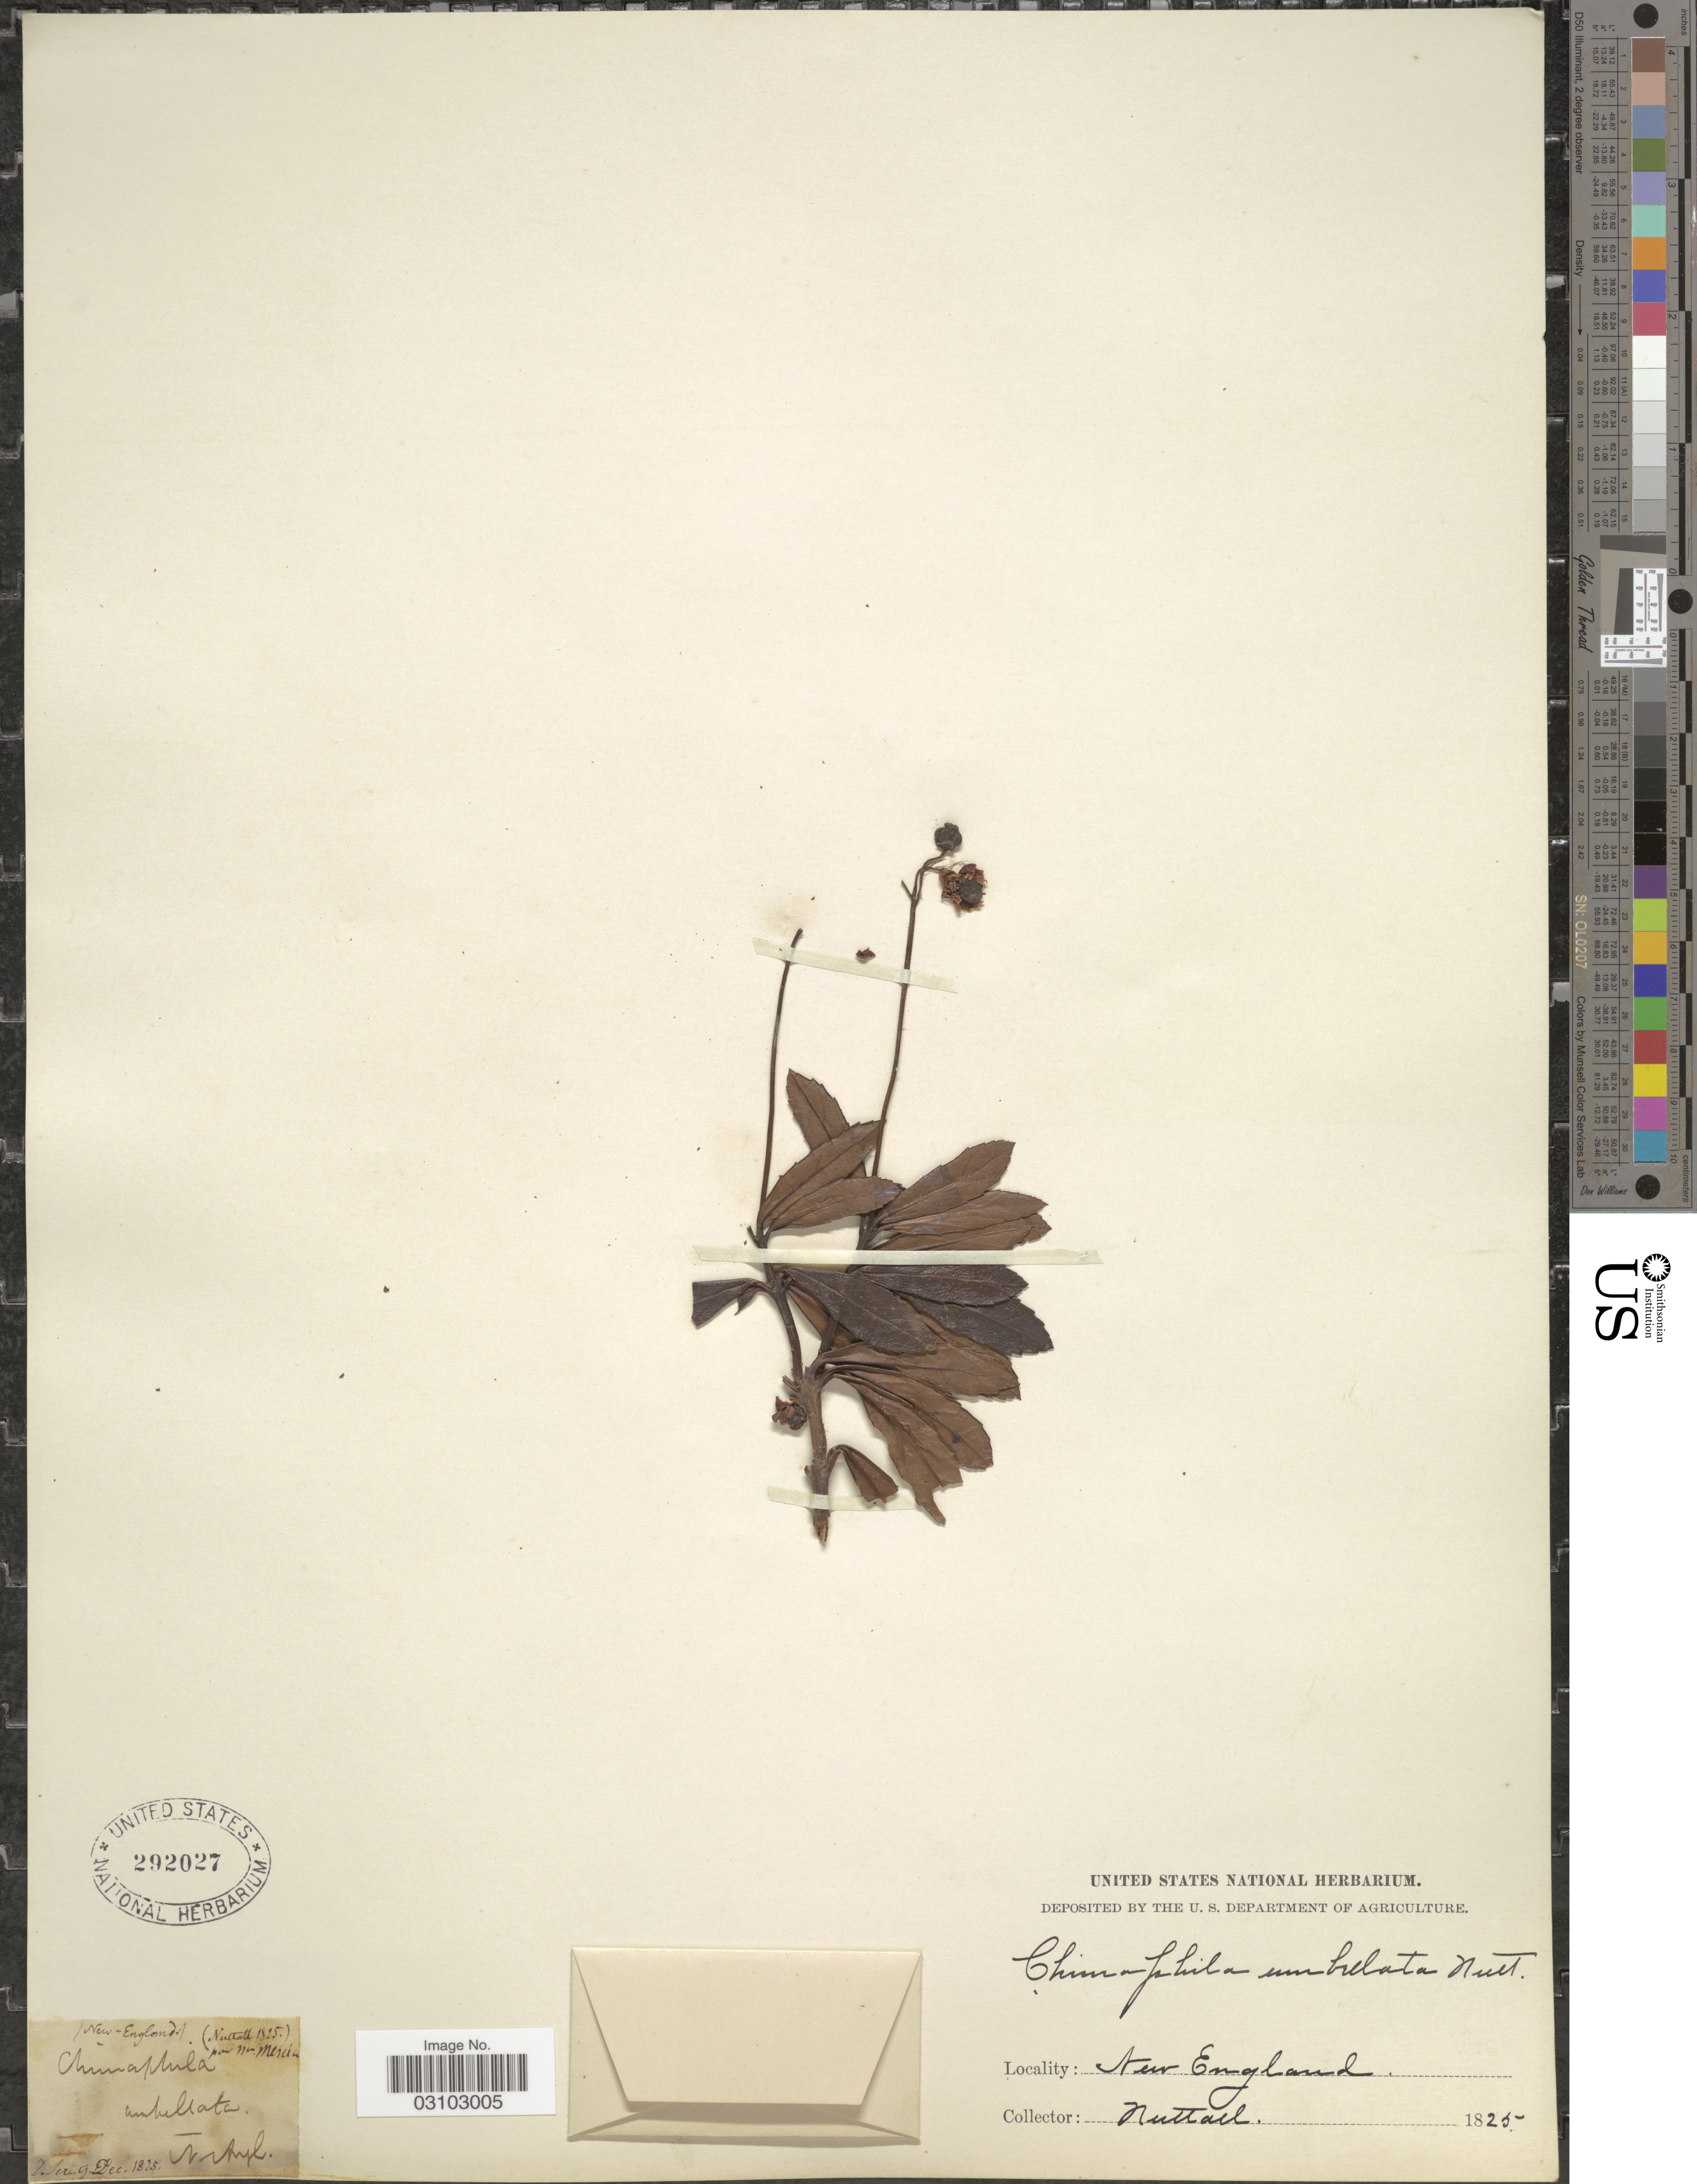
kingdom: Plantae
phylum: Tracheophyta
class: Magnoliopsida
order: Ericales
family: Ericaceae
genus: Chimaphila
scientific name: Chimaphila umbellata subsp. occidentalis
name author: (Rydb.) Hultén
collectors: Nuttall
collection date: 1825-12-09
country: United States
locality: New England.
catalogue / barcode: US 292027